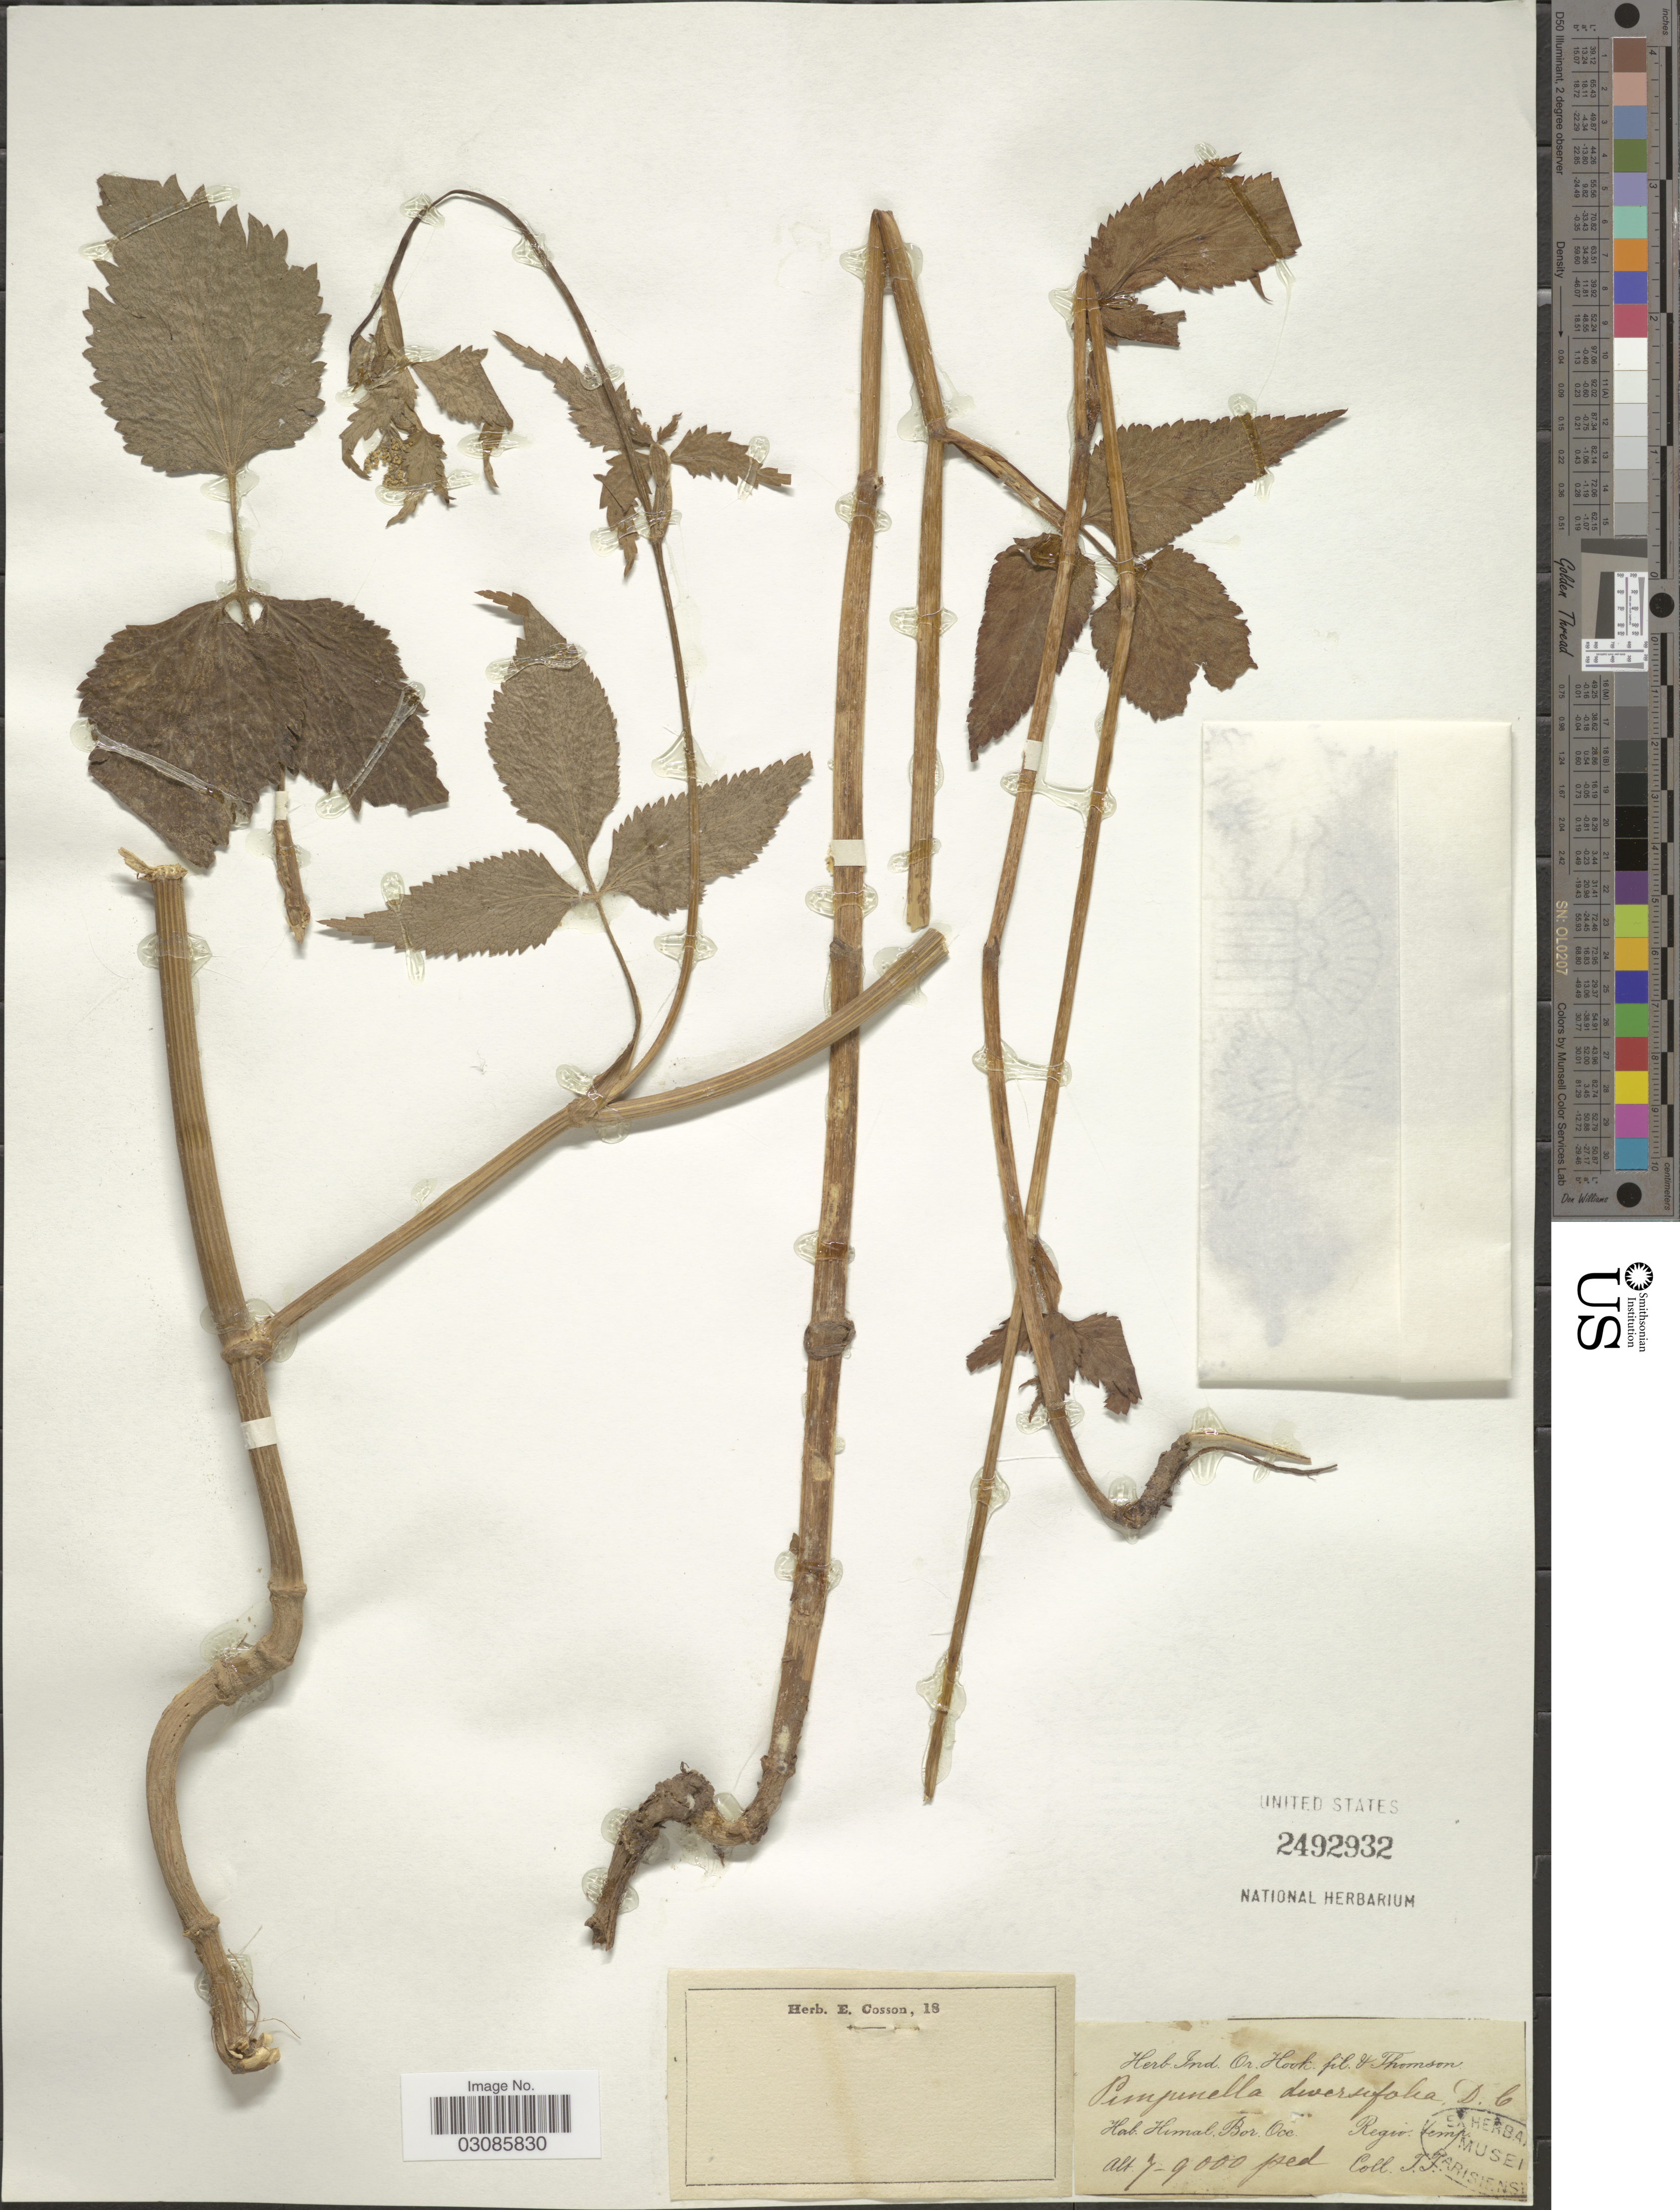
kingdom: Plantae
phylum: Tracheophyta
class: Magnoliopsida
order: Apiales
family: Apiaceae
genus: Pimpinella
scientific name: Pimpinella diversifolia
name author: DC.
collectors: T. Thomson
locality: Himal. Bor. Occ. Regio. temp.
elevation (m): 2134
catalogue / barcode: US 2492932